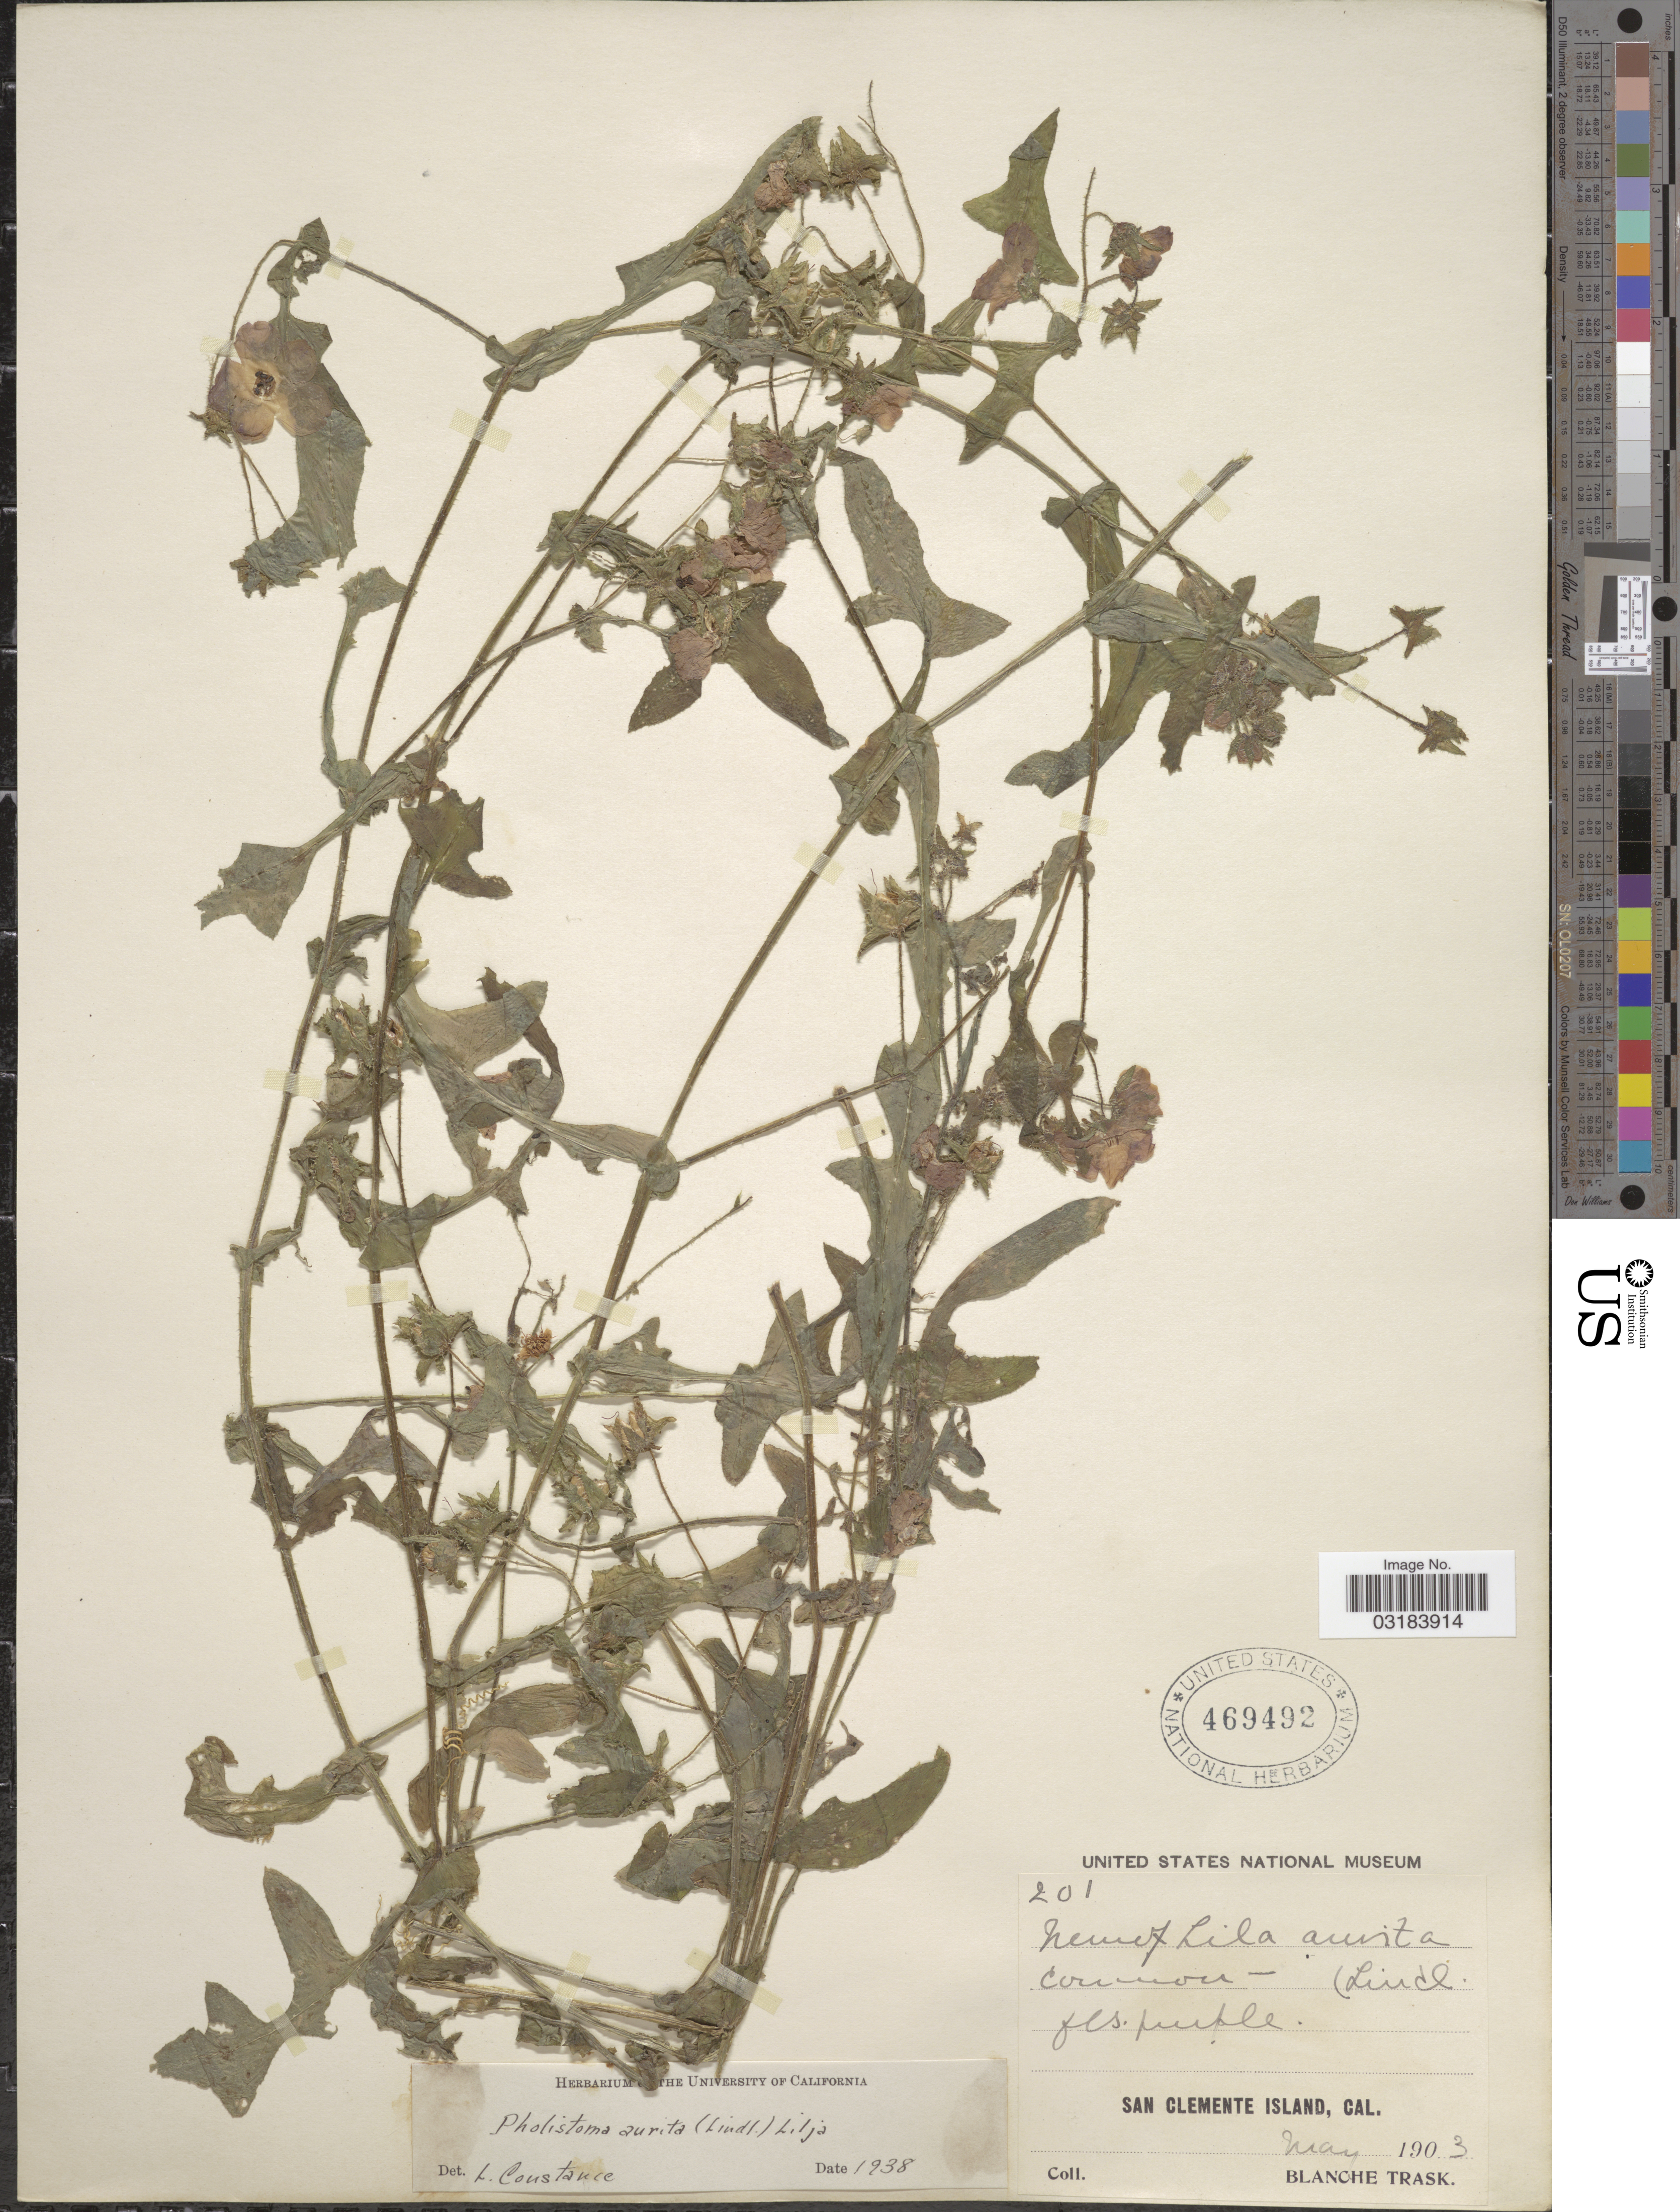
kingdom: Plantae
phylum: Tracheophyta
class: Magnoliopsida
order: Boraginales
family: Hydrophyllaceae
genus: Pholistoma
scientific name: Pholistoma auritum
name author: (Lindl.) Lilja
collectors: B. Trask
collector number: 201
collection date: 1903-05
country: United States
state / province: California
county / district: Los Angeles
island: San Clemente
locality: San Clemente Island.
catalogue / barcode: US 469492